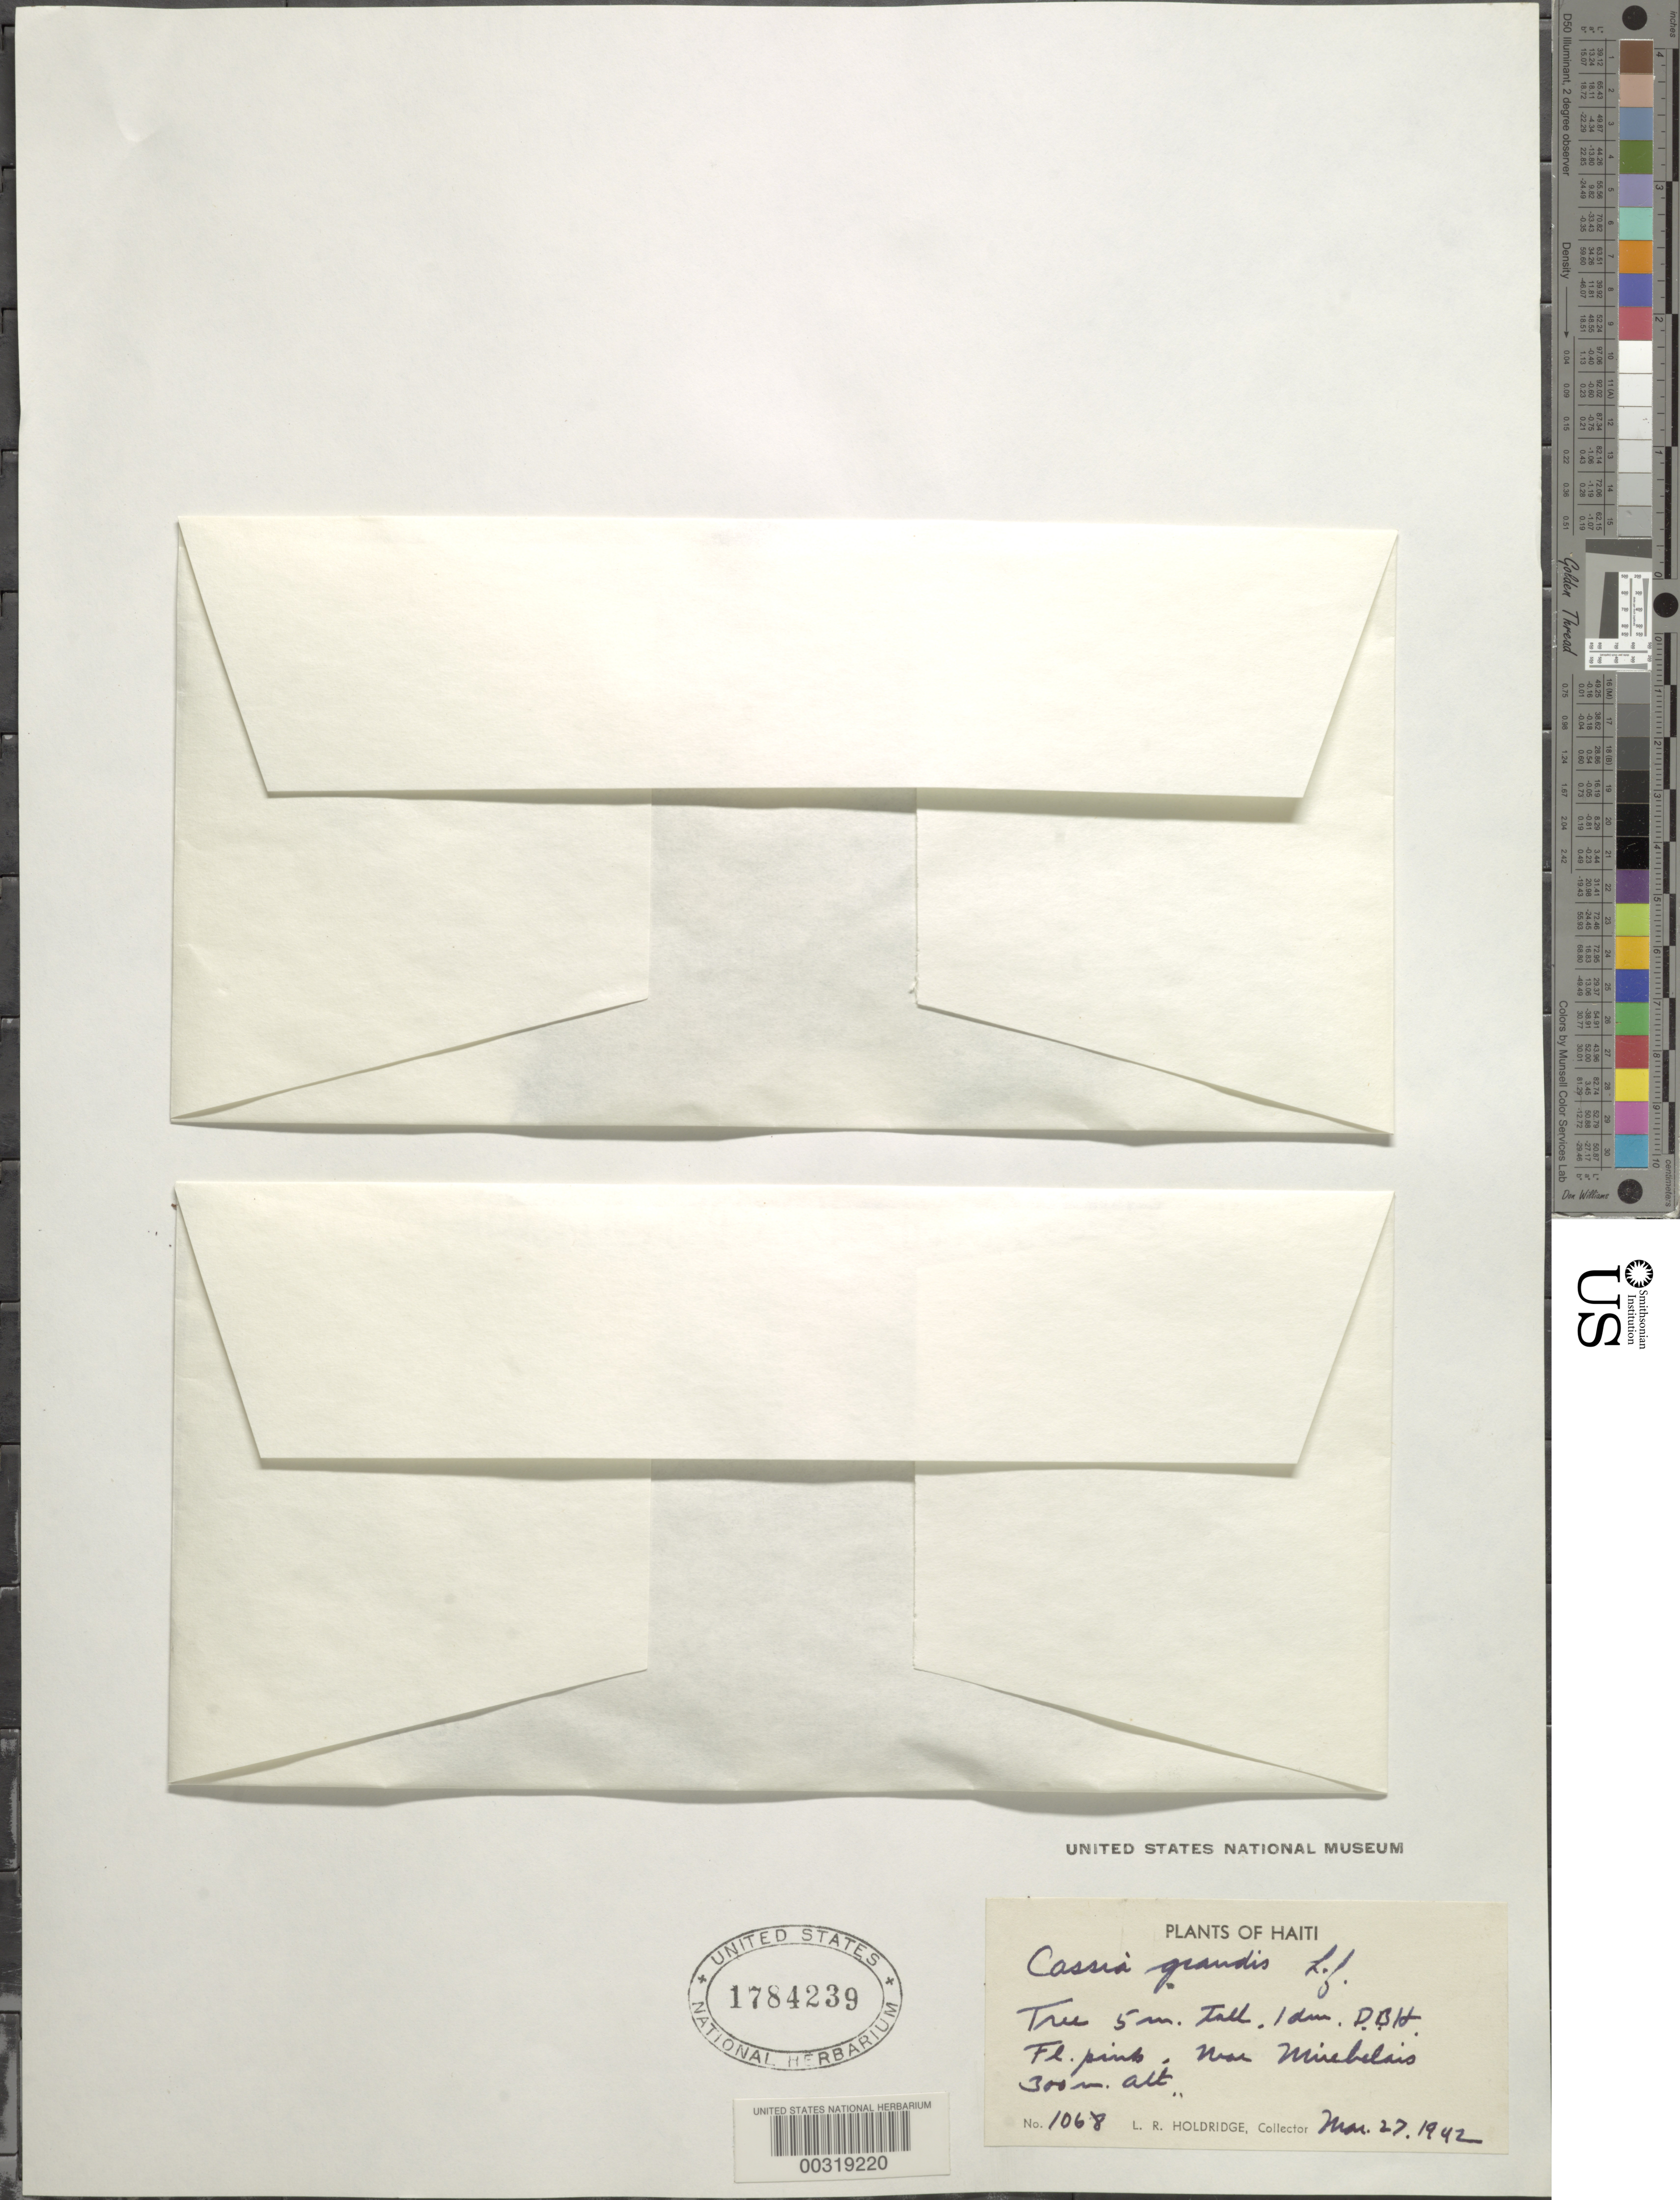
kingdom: Plantae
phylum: Tracheophyta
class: Magnoliopsida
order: Fabales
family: Fabaceae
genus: Cassia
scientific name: Cassia grandis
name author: L. f.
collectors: L. Holdridge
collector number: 1068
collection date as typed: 27 Mar 1942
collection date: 1942-03-27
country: Haiti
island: Hispaniola Island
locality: Near mirebelais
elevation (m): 300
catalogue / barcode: US 1784239